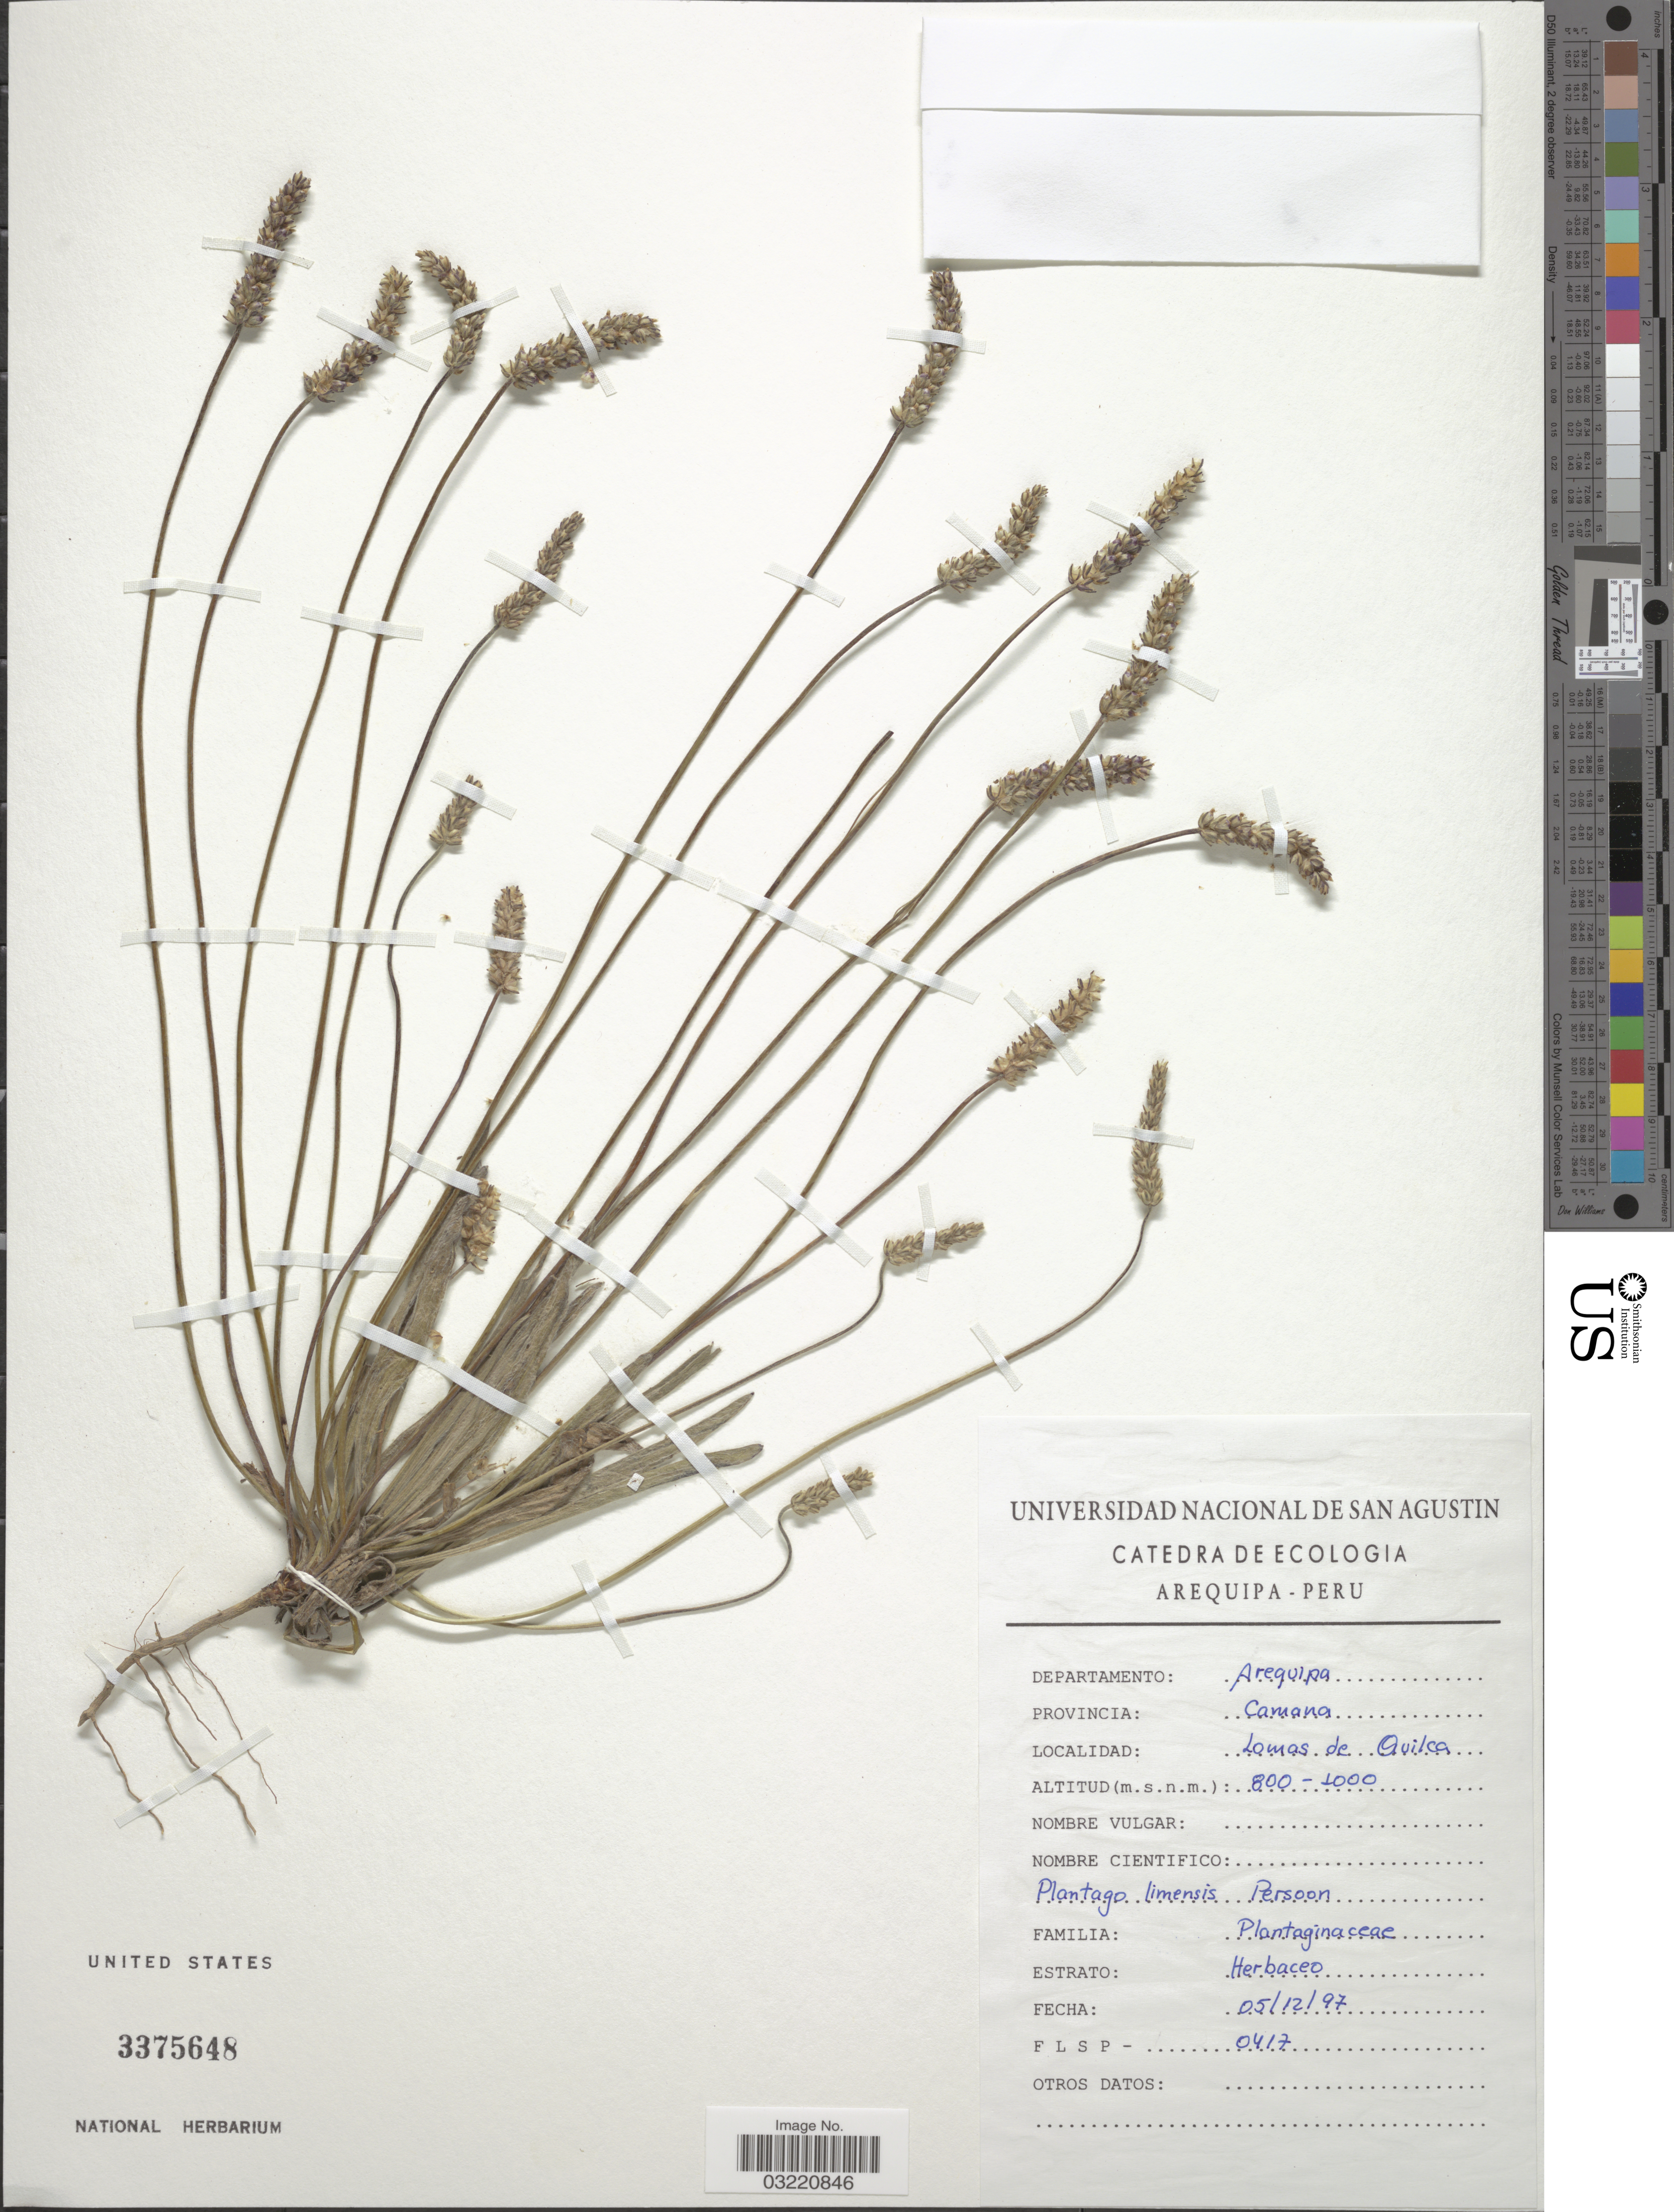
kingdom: Plantae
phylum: Tracheophyta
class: Magnoliopsida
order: Lamiales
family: Plantaginaceae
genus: Plantago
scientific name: Plantago limensis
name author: Pers.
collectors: F. L. S. P.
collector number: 0417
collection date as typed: Transcribed d/m/y: 5/12/97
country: Peru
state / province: Arequipa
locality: Departamento: Arequipa. Provincia: Camana. Lomas de Quilca.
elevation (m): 800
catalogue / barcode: US 3375648